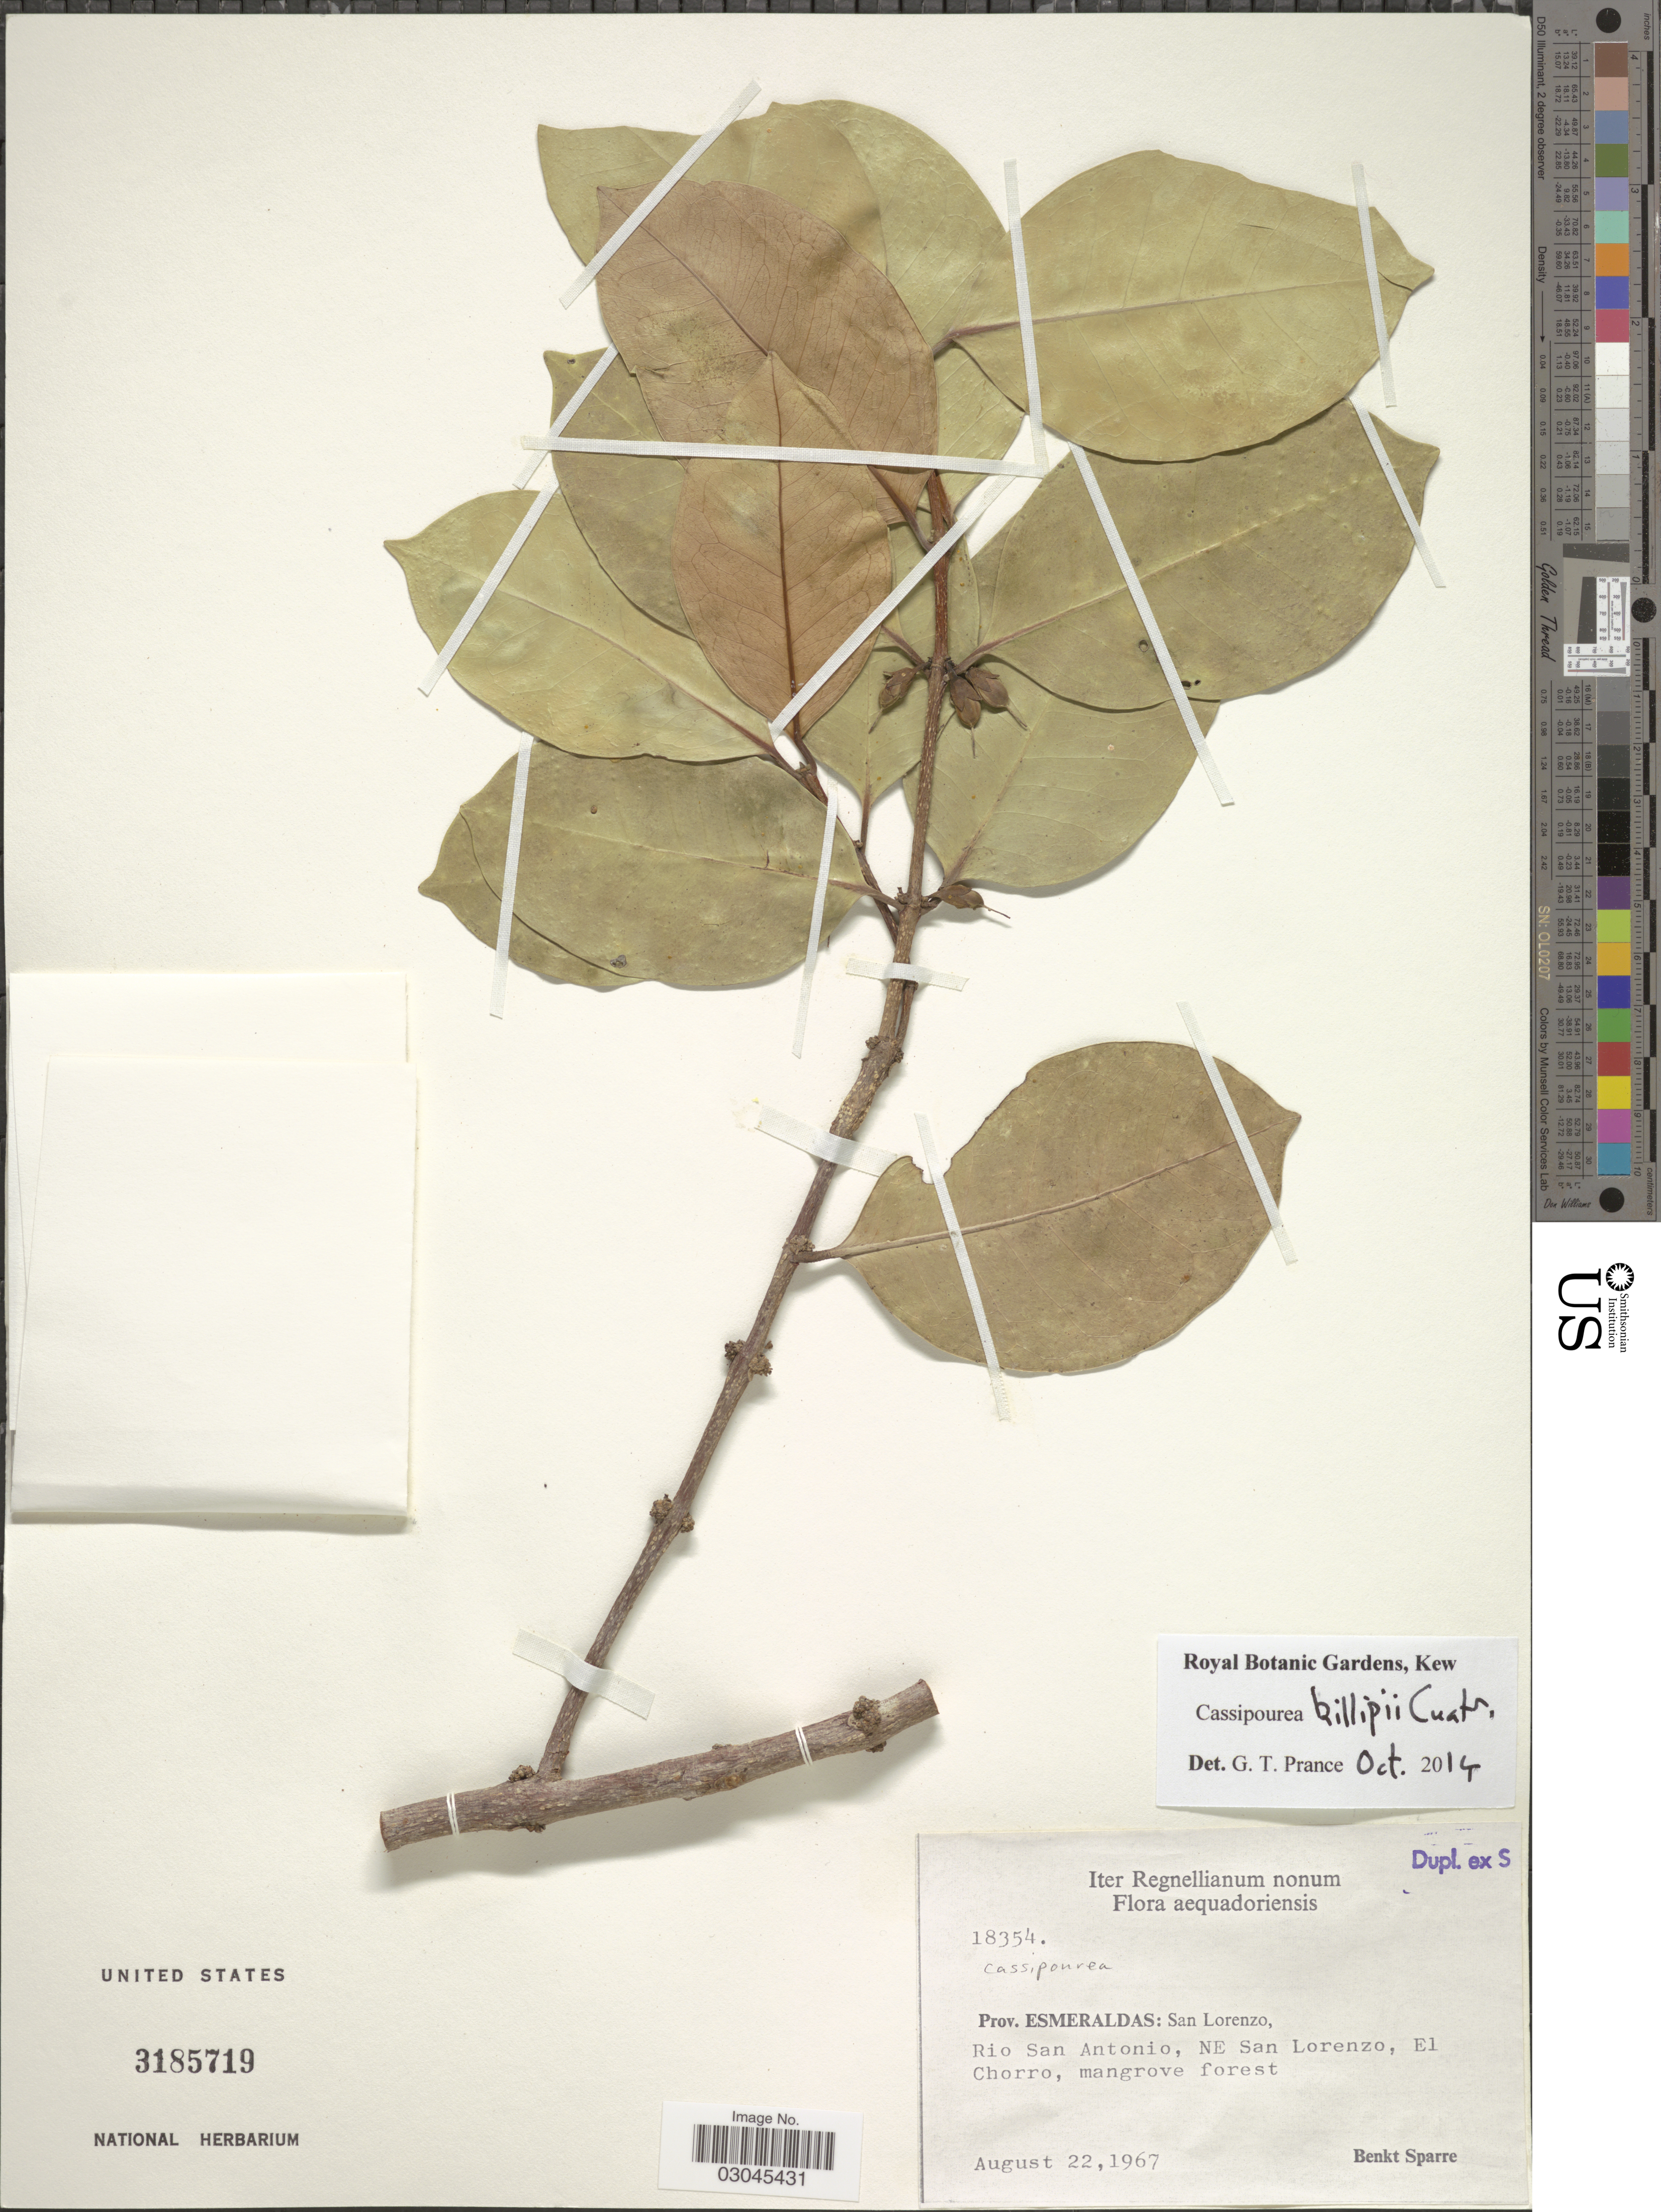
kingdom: Plantae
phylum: Tracheophyta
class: Magnoliopsida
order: Malpighiales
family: Rhizophoraceae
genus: Cassipourea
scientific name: Cassipourea killipii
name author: Cuatrec.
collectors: B. Sparre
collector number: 18354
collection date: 1967-08-22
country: Ecuador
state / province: Esmeraldas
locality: Prov. Esmeraldas: San Lorenzo. Rio San Antonio, NE San Lorenzo, El Chorro.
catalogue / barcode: US 3185719